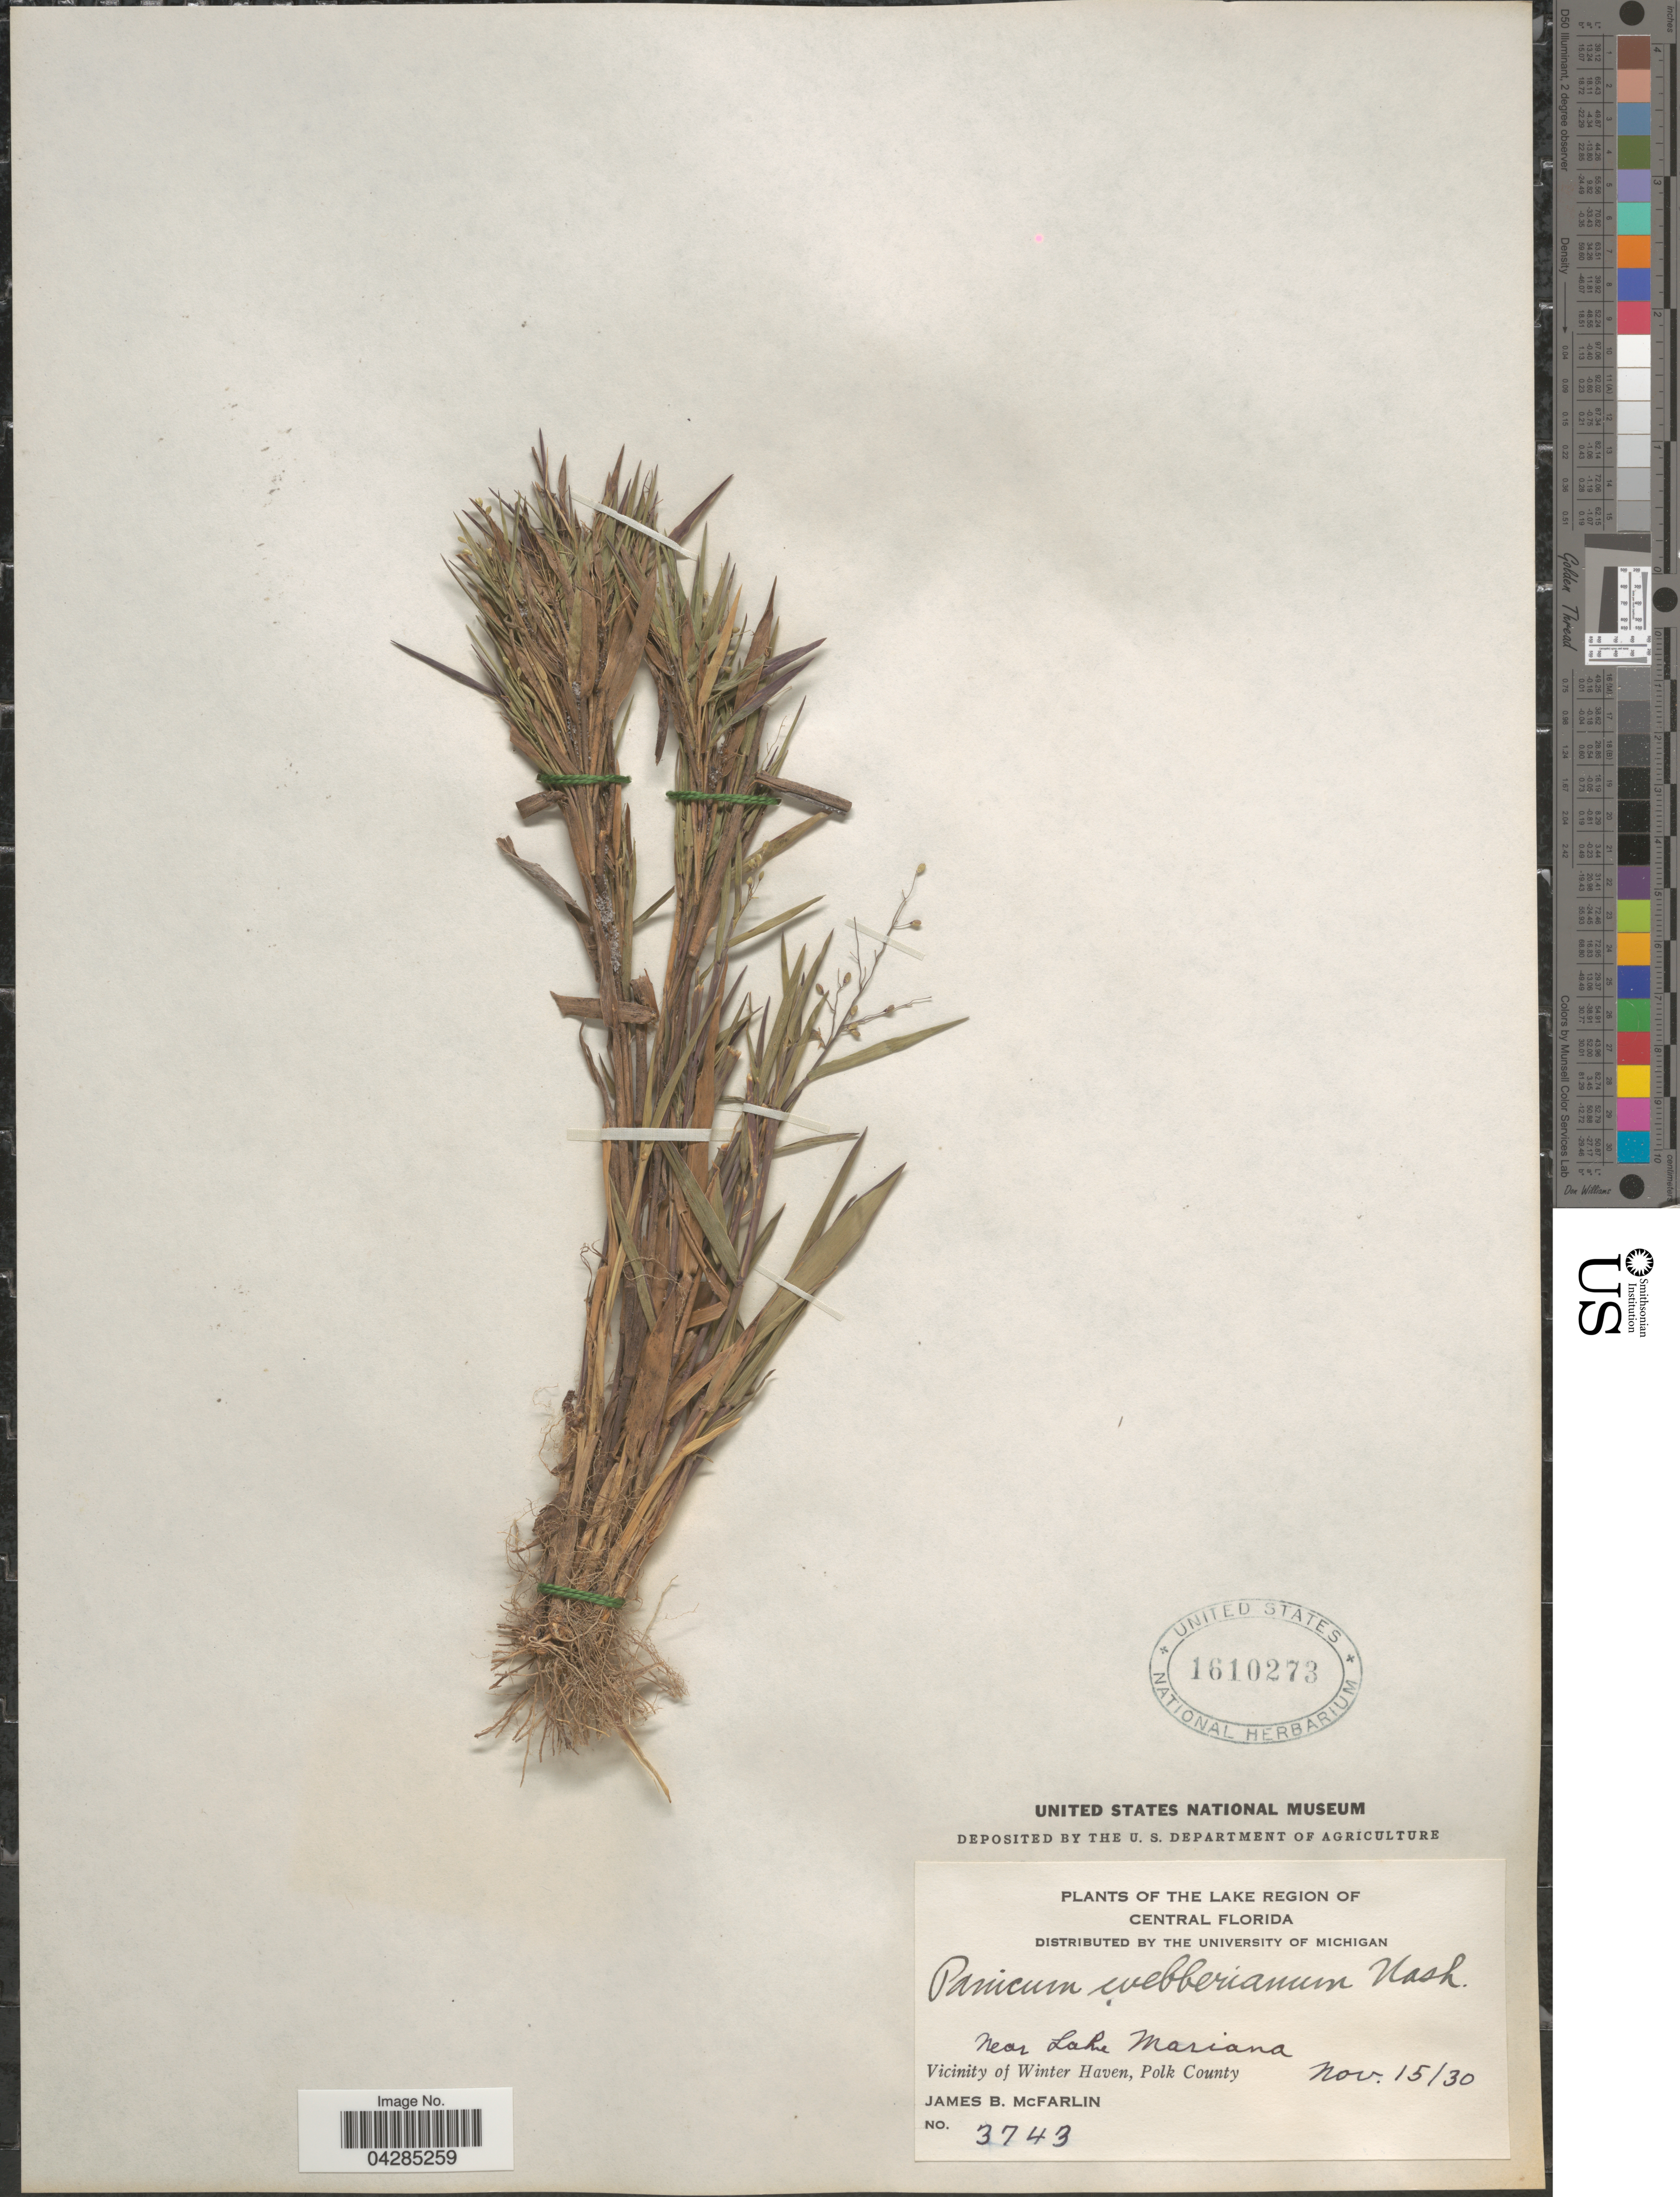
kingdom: Plantae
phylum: Tracheophyta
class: Liliopsida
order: Poales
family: Poaceae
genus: Dichanthelium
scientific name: Dichanthelium portoricense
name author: (Desv. ex Ham.) B.F. Hansen & Wunderlin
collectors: J. McFarlin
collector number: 3743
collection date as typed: Transcribed d/m/y: 15/11/30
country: United States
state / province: Florida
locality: Lake Region of Central Florida. Near Lake Mariana. Vicinity of Winter Haven, Polk County.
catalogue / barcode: US 1610273